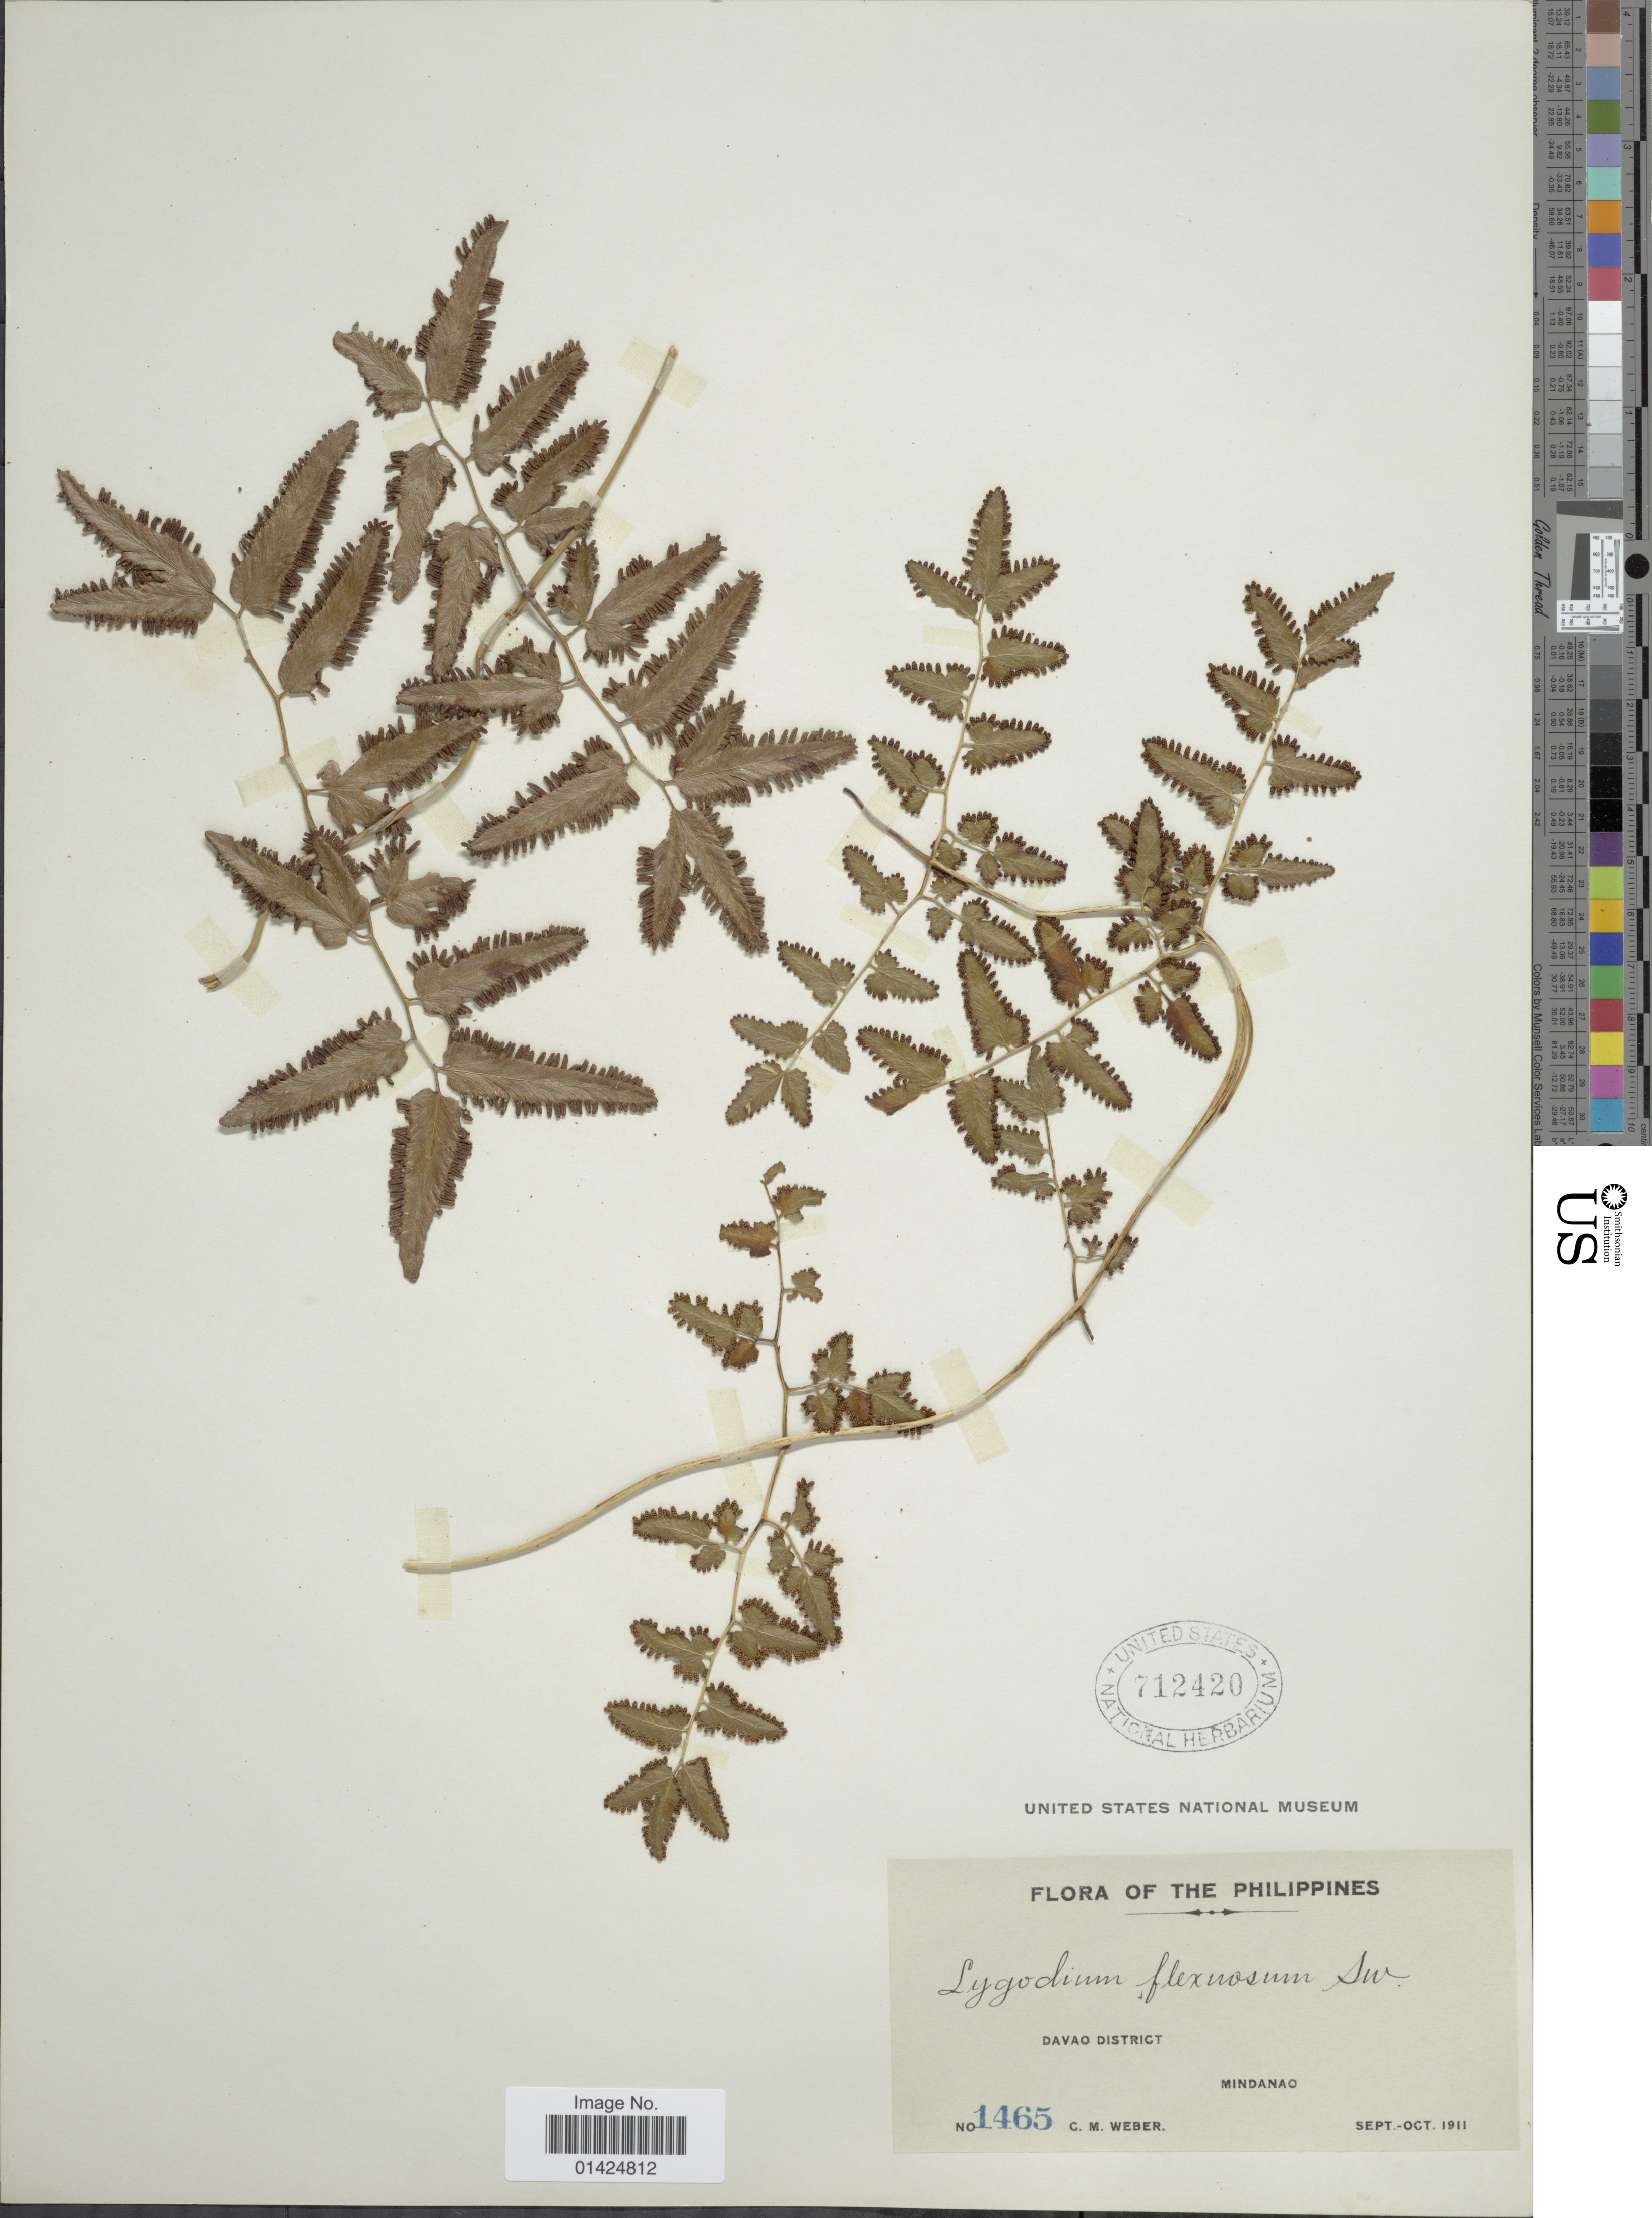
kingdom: Plantae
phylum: Tracheophyta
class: Polypodiopsida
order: Schizaeales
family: Lygodiaceae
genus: Lygodium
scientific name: Lygodium flexuosum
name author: Sw.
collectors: C. M. Weber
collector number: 1465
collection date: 1911-09/1911-10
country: Philippines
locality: Davao District. Mindanao.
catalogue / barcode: US 712420